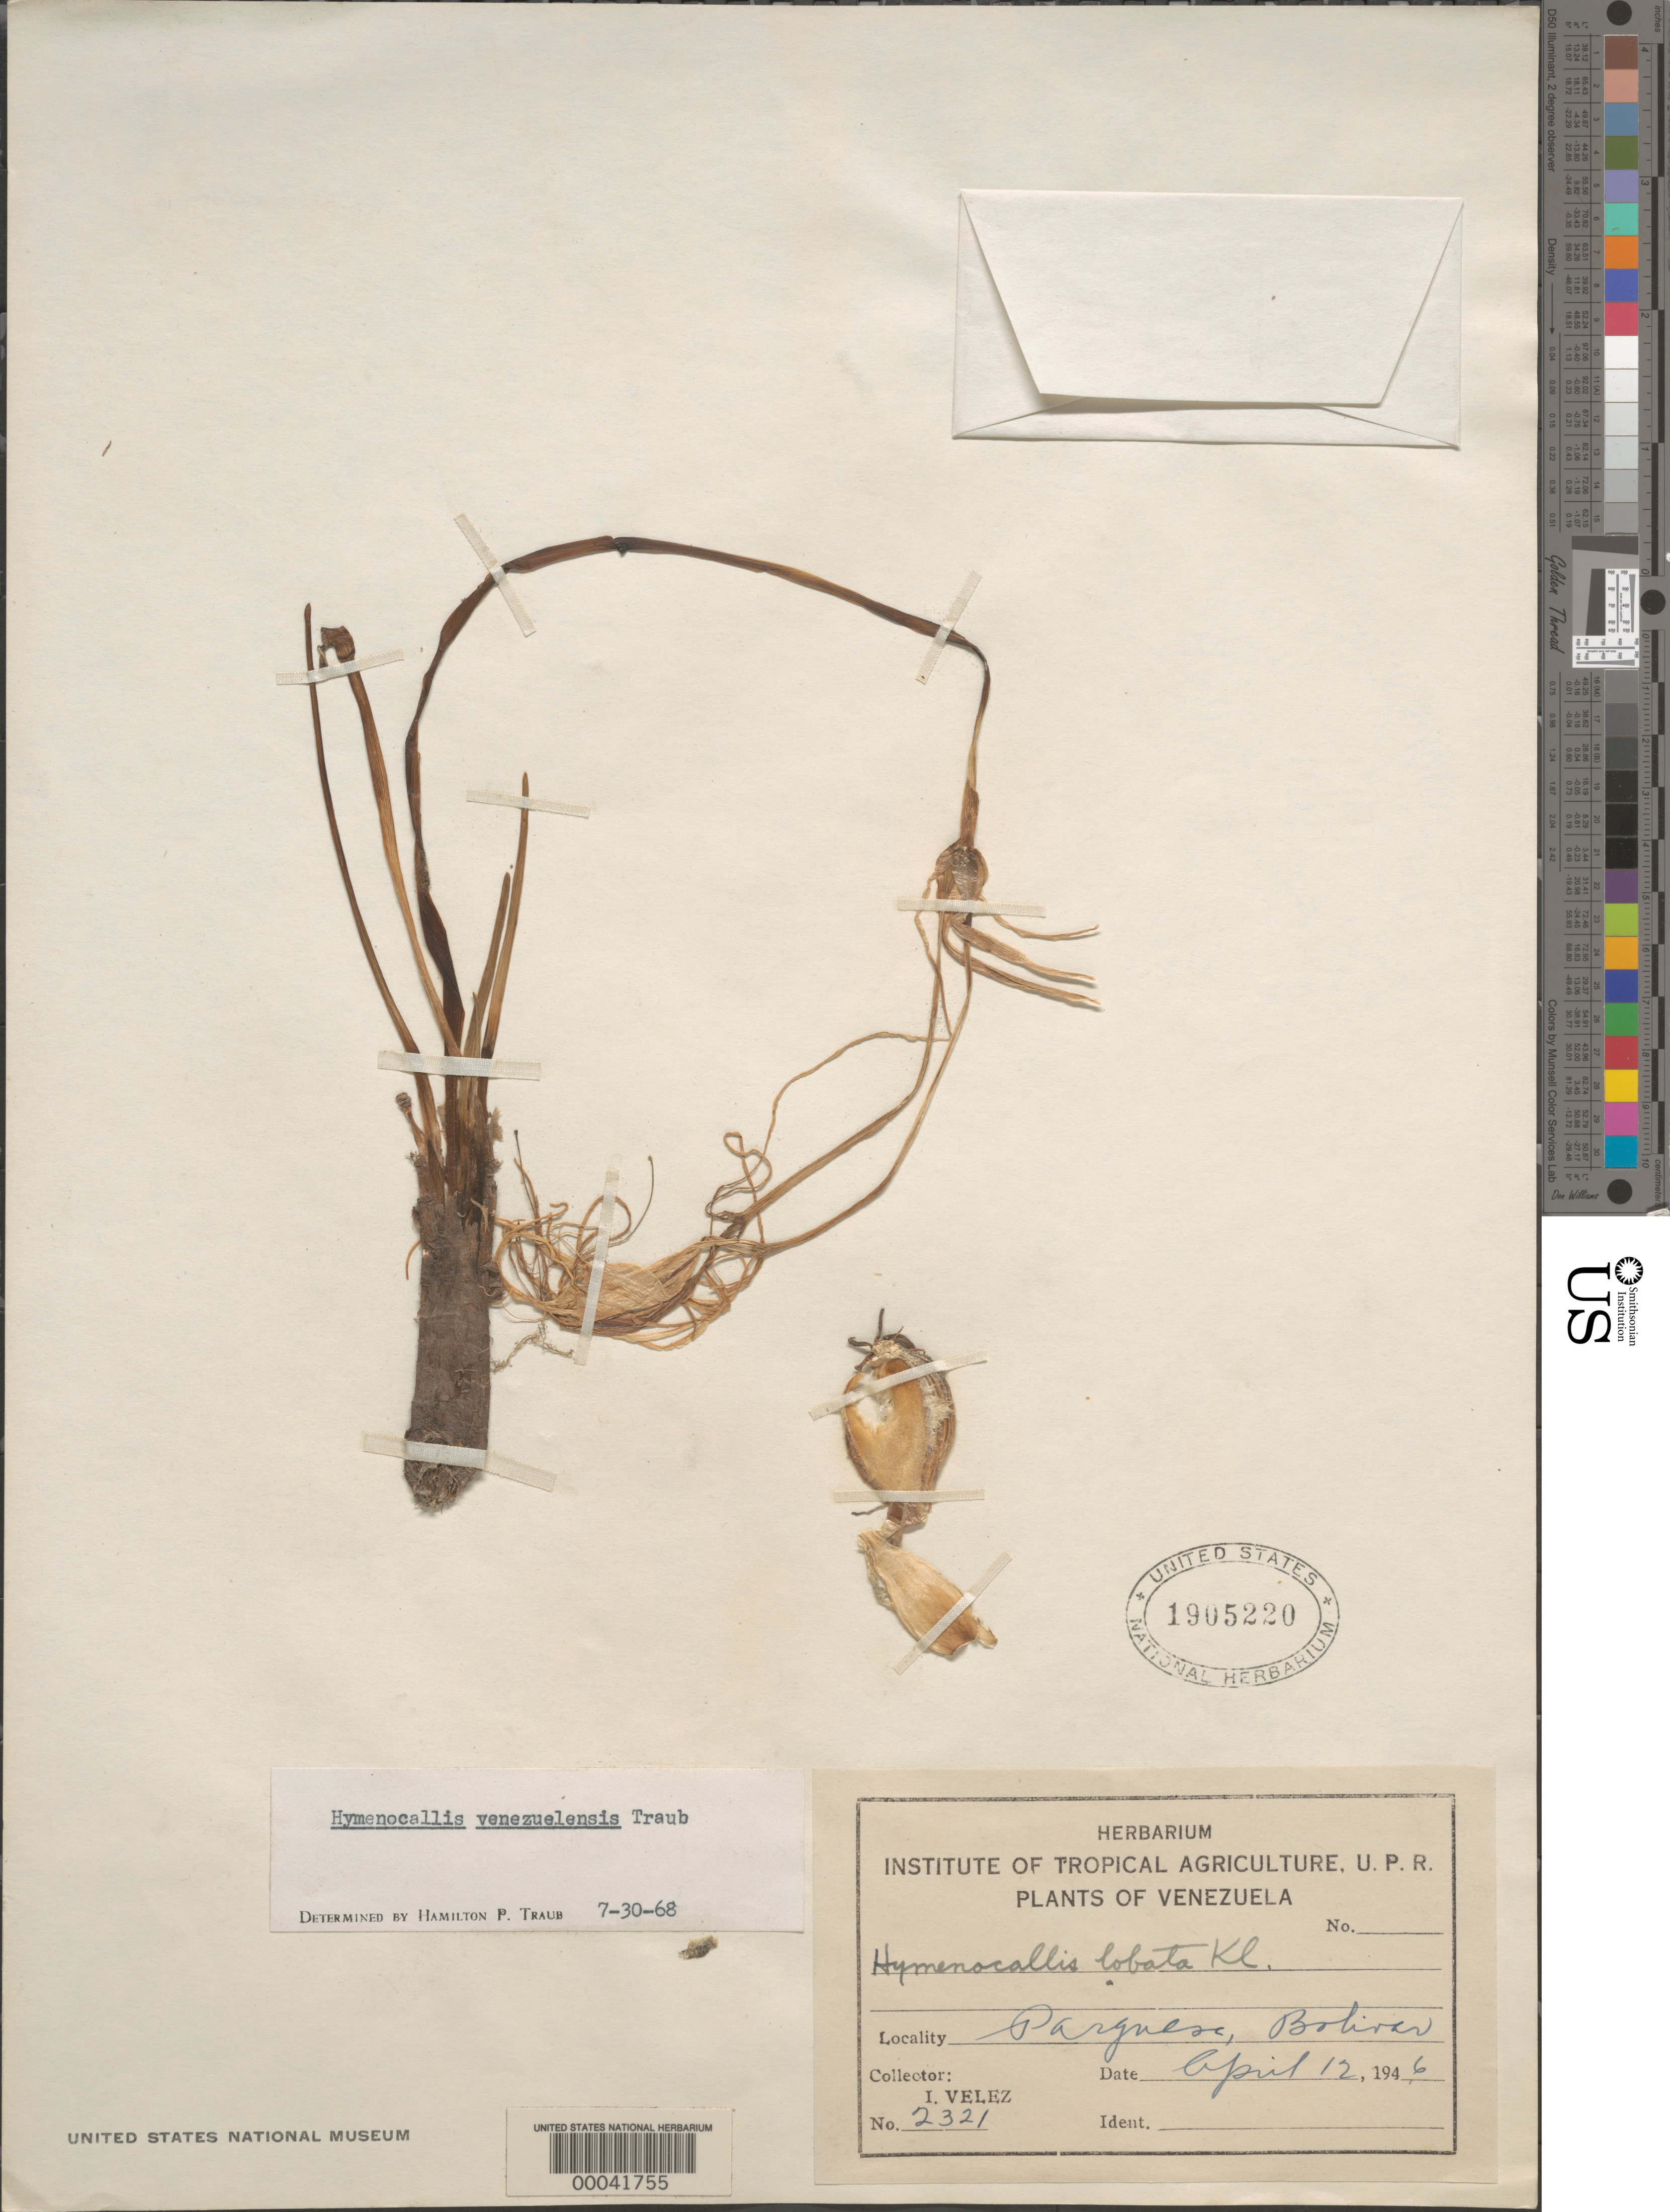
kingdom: Plantae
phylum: Tracheophyta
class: Liliopsida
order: Asparagales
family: Amaryllidaceae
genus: Hymenocallis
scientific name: Hymenocallis venezuelensis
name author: Traub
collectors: I. Velez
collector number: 2321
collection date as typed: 12 Apr 1946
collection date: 1946-04-12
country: Venezuela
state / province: Bolivar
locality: Parguese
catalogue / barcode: US 1905220